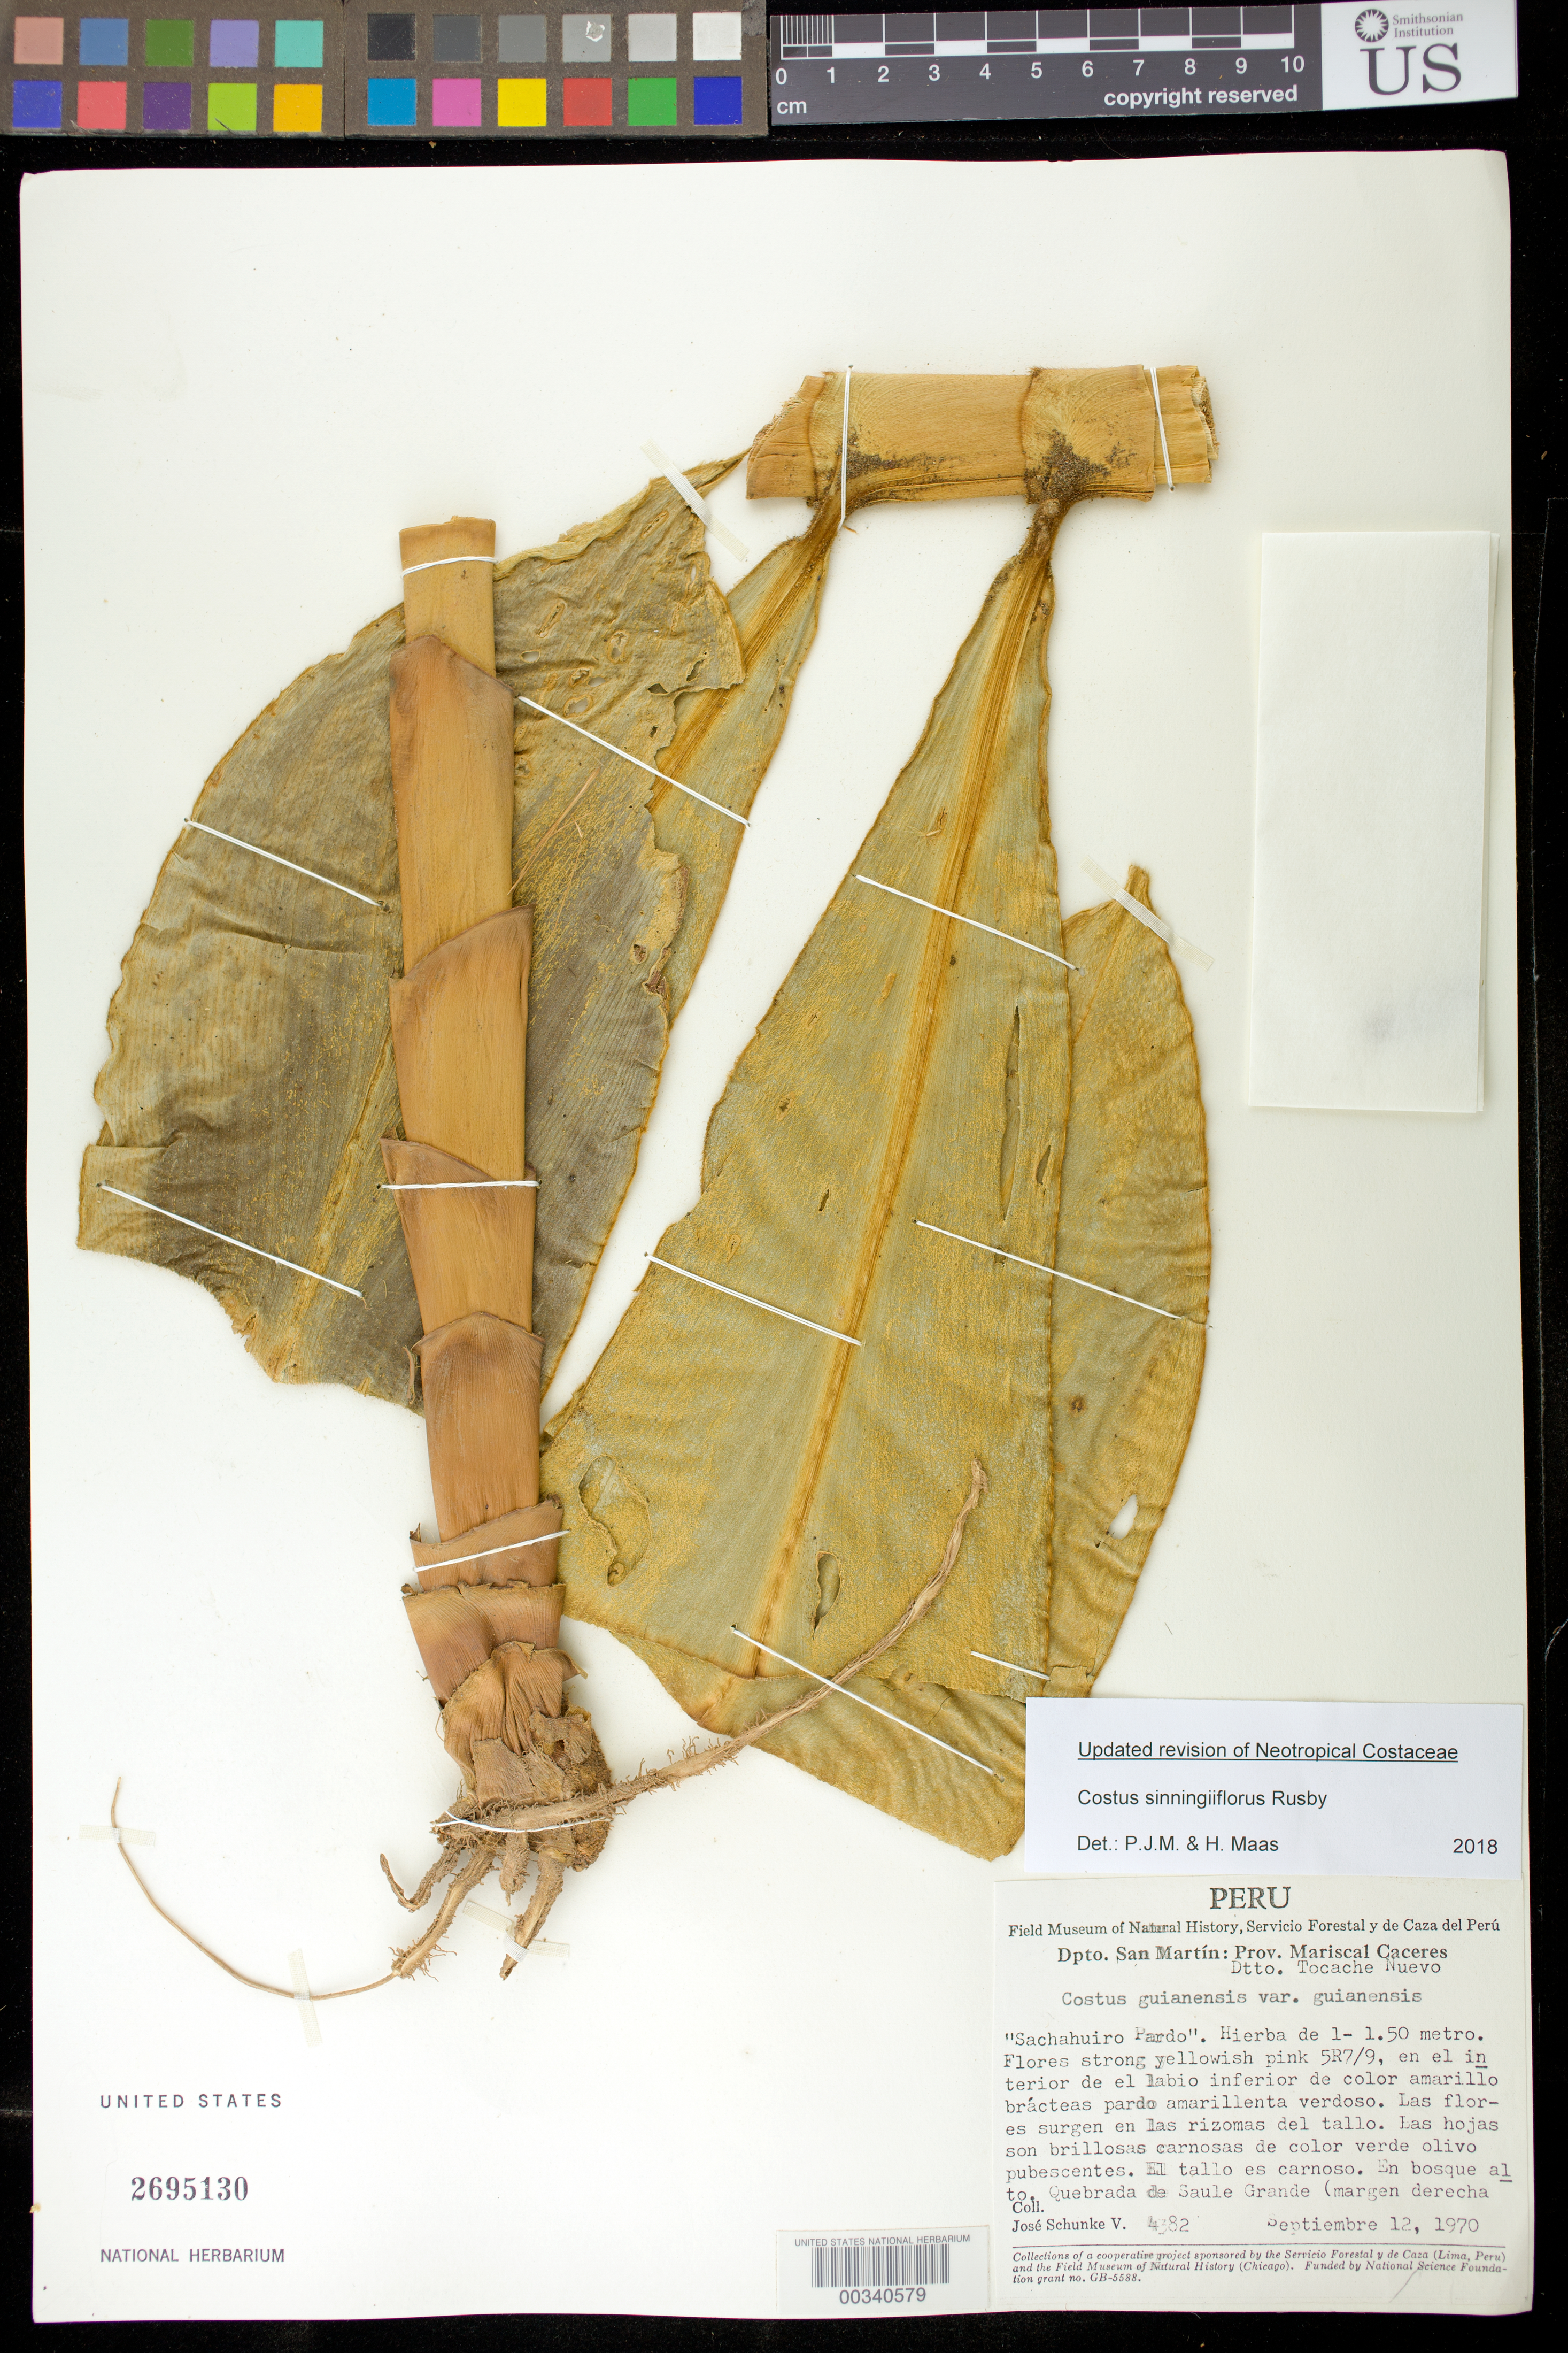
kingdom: Plantae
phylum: Tracheophyta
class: Liliopsida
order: Zingiberales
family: Costaceae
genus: Costus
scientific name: Costus sinningiiflorus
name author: Rusby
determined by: Maas, Paul J.; Maas, H.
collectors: J. Schunke Vigo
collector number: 4382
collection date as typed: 12 Sep 1970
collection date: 1970-09-12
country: Peru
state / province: San Martín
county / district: Mariscal Cáceres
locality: Dtto tocache nuevo, quebrada de saule grande (margen derecha)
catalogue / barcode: US 2695130